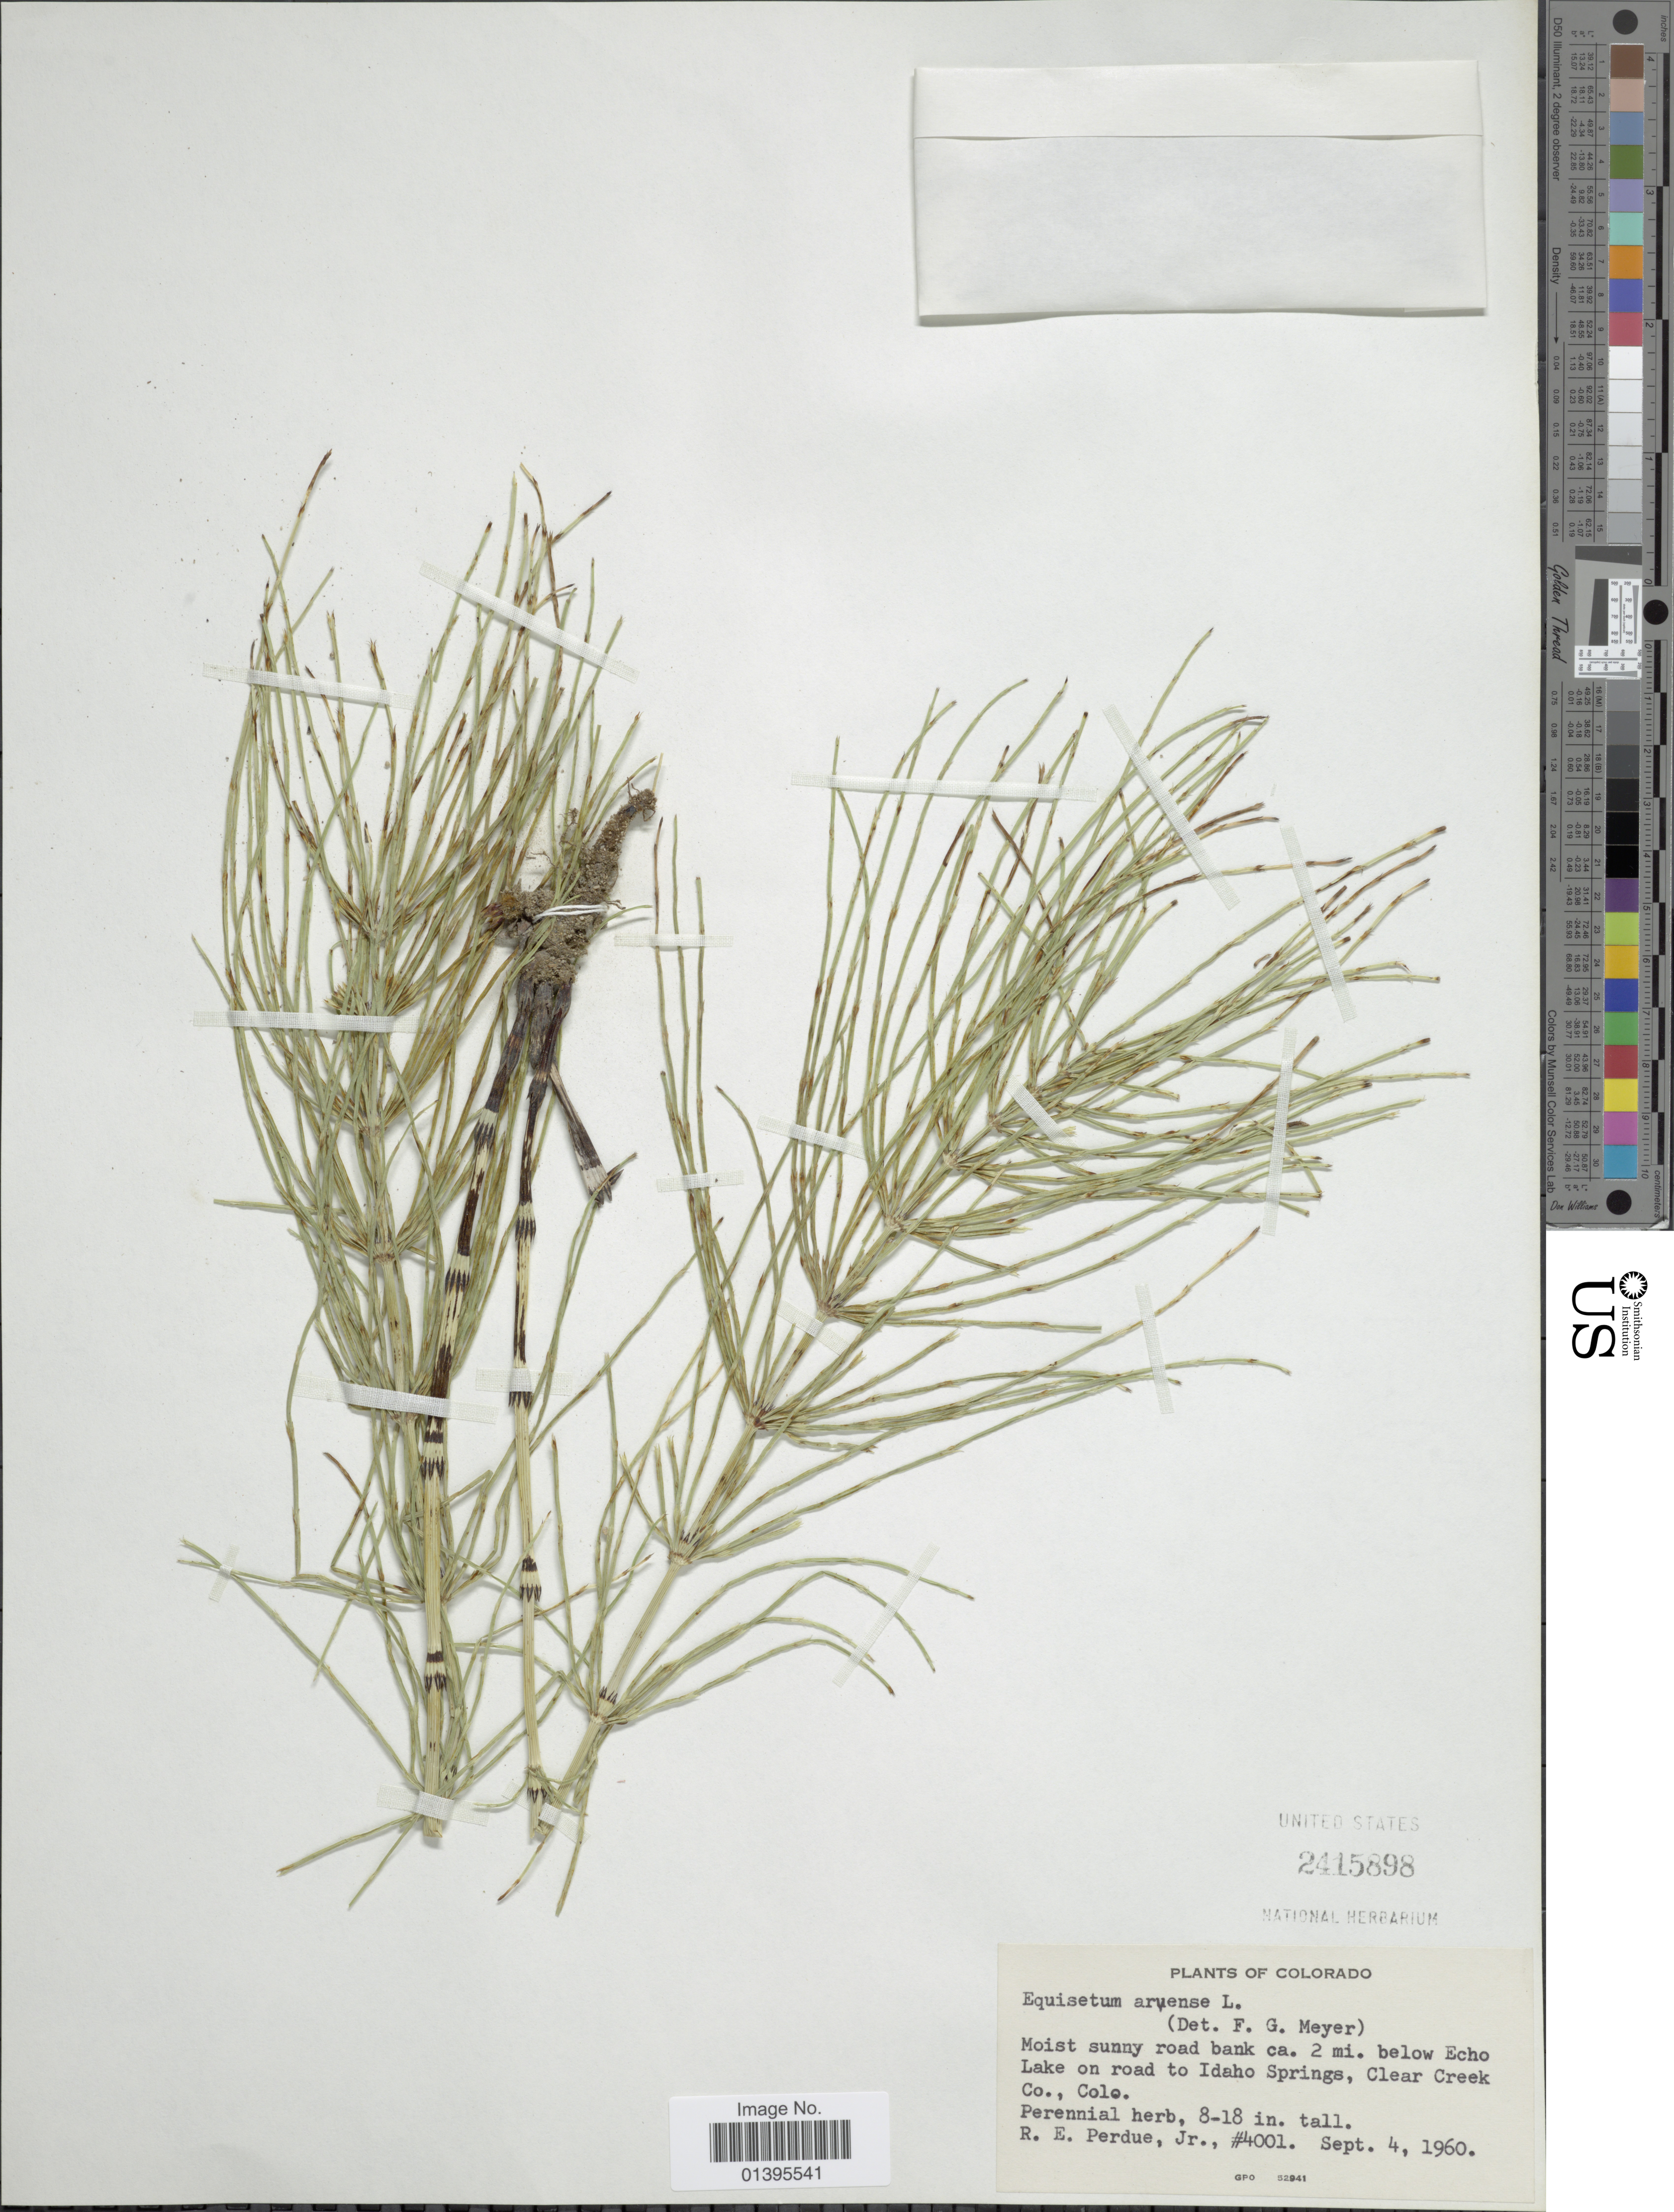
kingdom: Plantae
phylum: Tracheophyta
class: Polypodiopsida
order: Equisetales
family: Equisetaceae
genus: Equisetum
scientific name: Equisetum arvense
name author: L.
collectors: R. E. Perdue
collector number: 4001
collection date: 1960-09-04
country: United States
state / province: Colorado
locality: Moist sunny road bank ca. 2 mi. below Echo Lake on road to Idaho Springs, Clear Creek Co.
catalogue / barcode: US 2415898